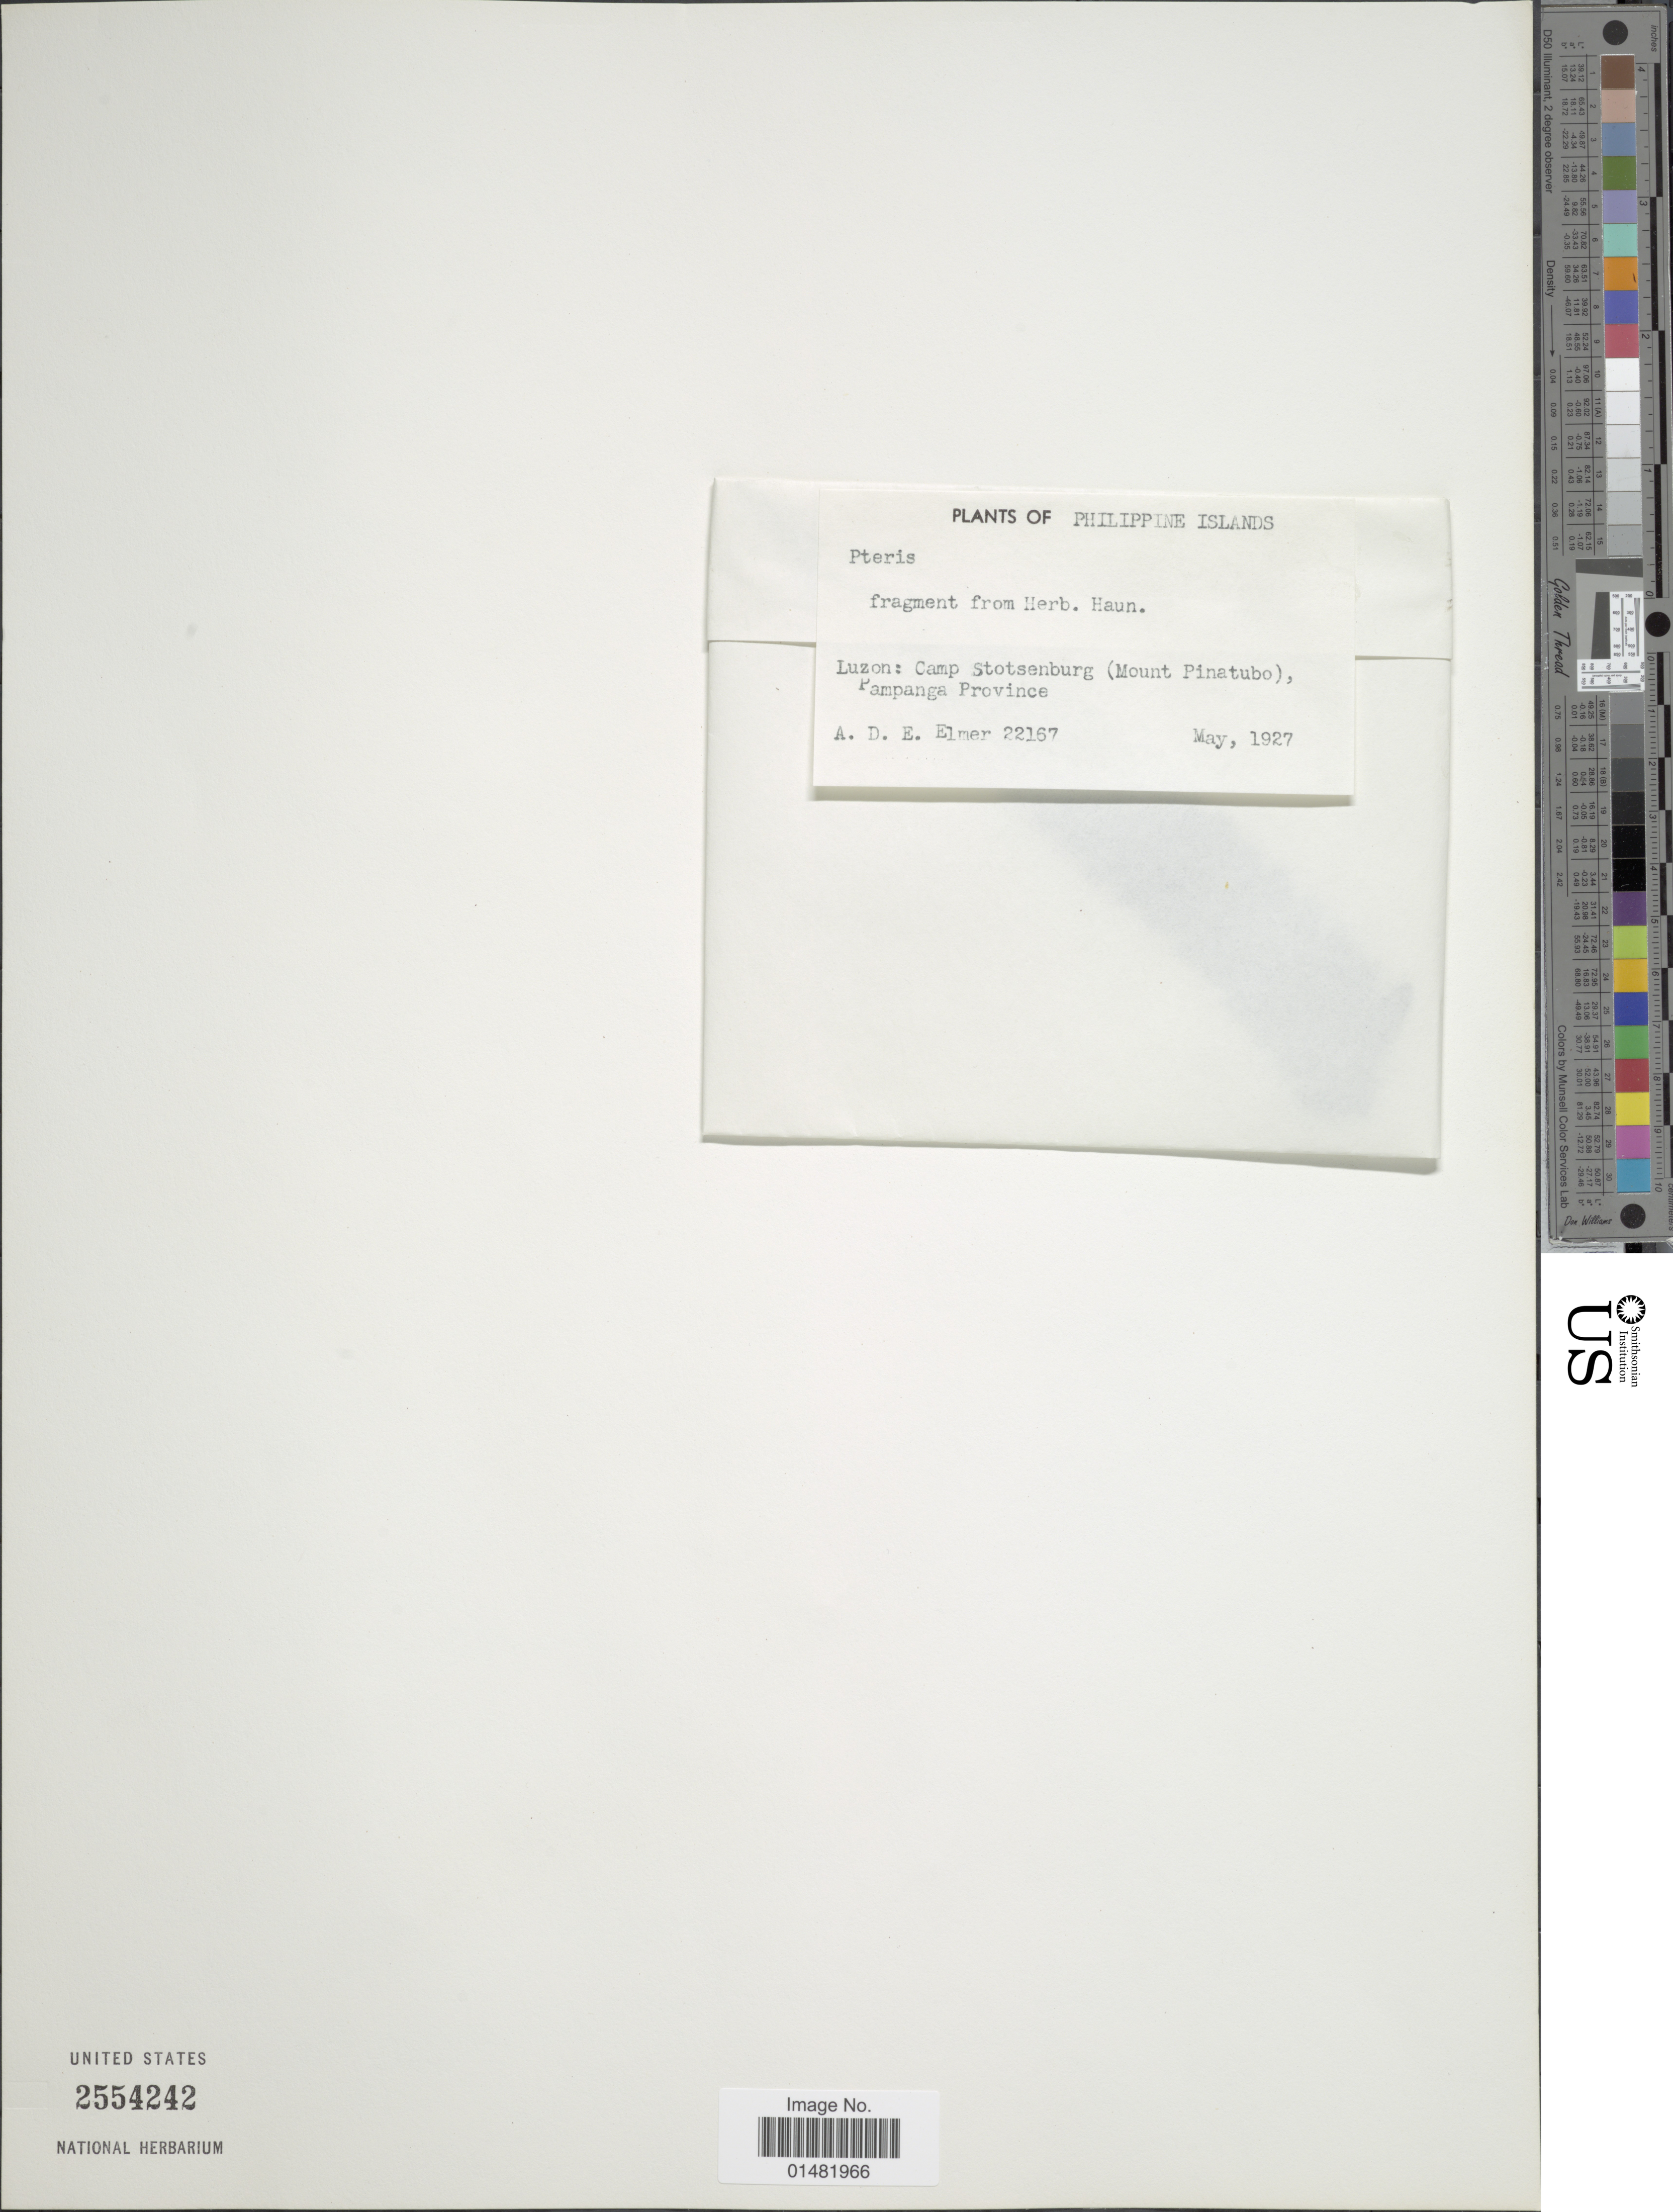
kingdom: Plantae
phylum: Tracheophyta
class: Polypodiopsida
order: Polypodiales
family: Pteridaceae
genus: Pteris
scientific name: Pteris tripartita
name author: Sw.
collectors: A. D. E. Elmer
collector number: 22167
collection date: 1927-05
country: Philippines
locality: Luzon: Camp Stotsenburg (Mount Pinatubo), Pampanga Province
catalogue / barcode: US 2554242